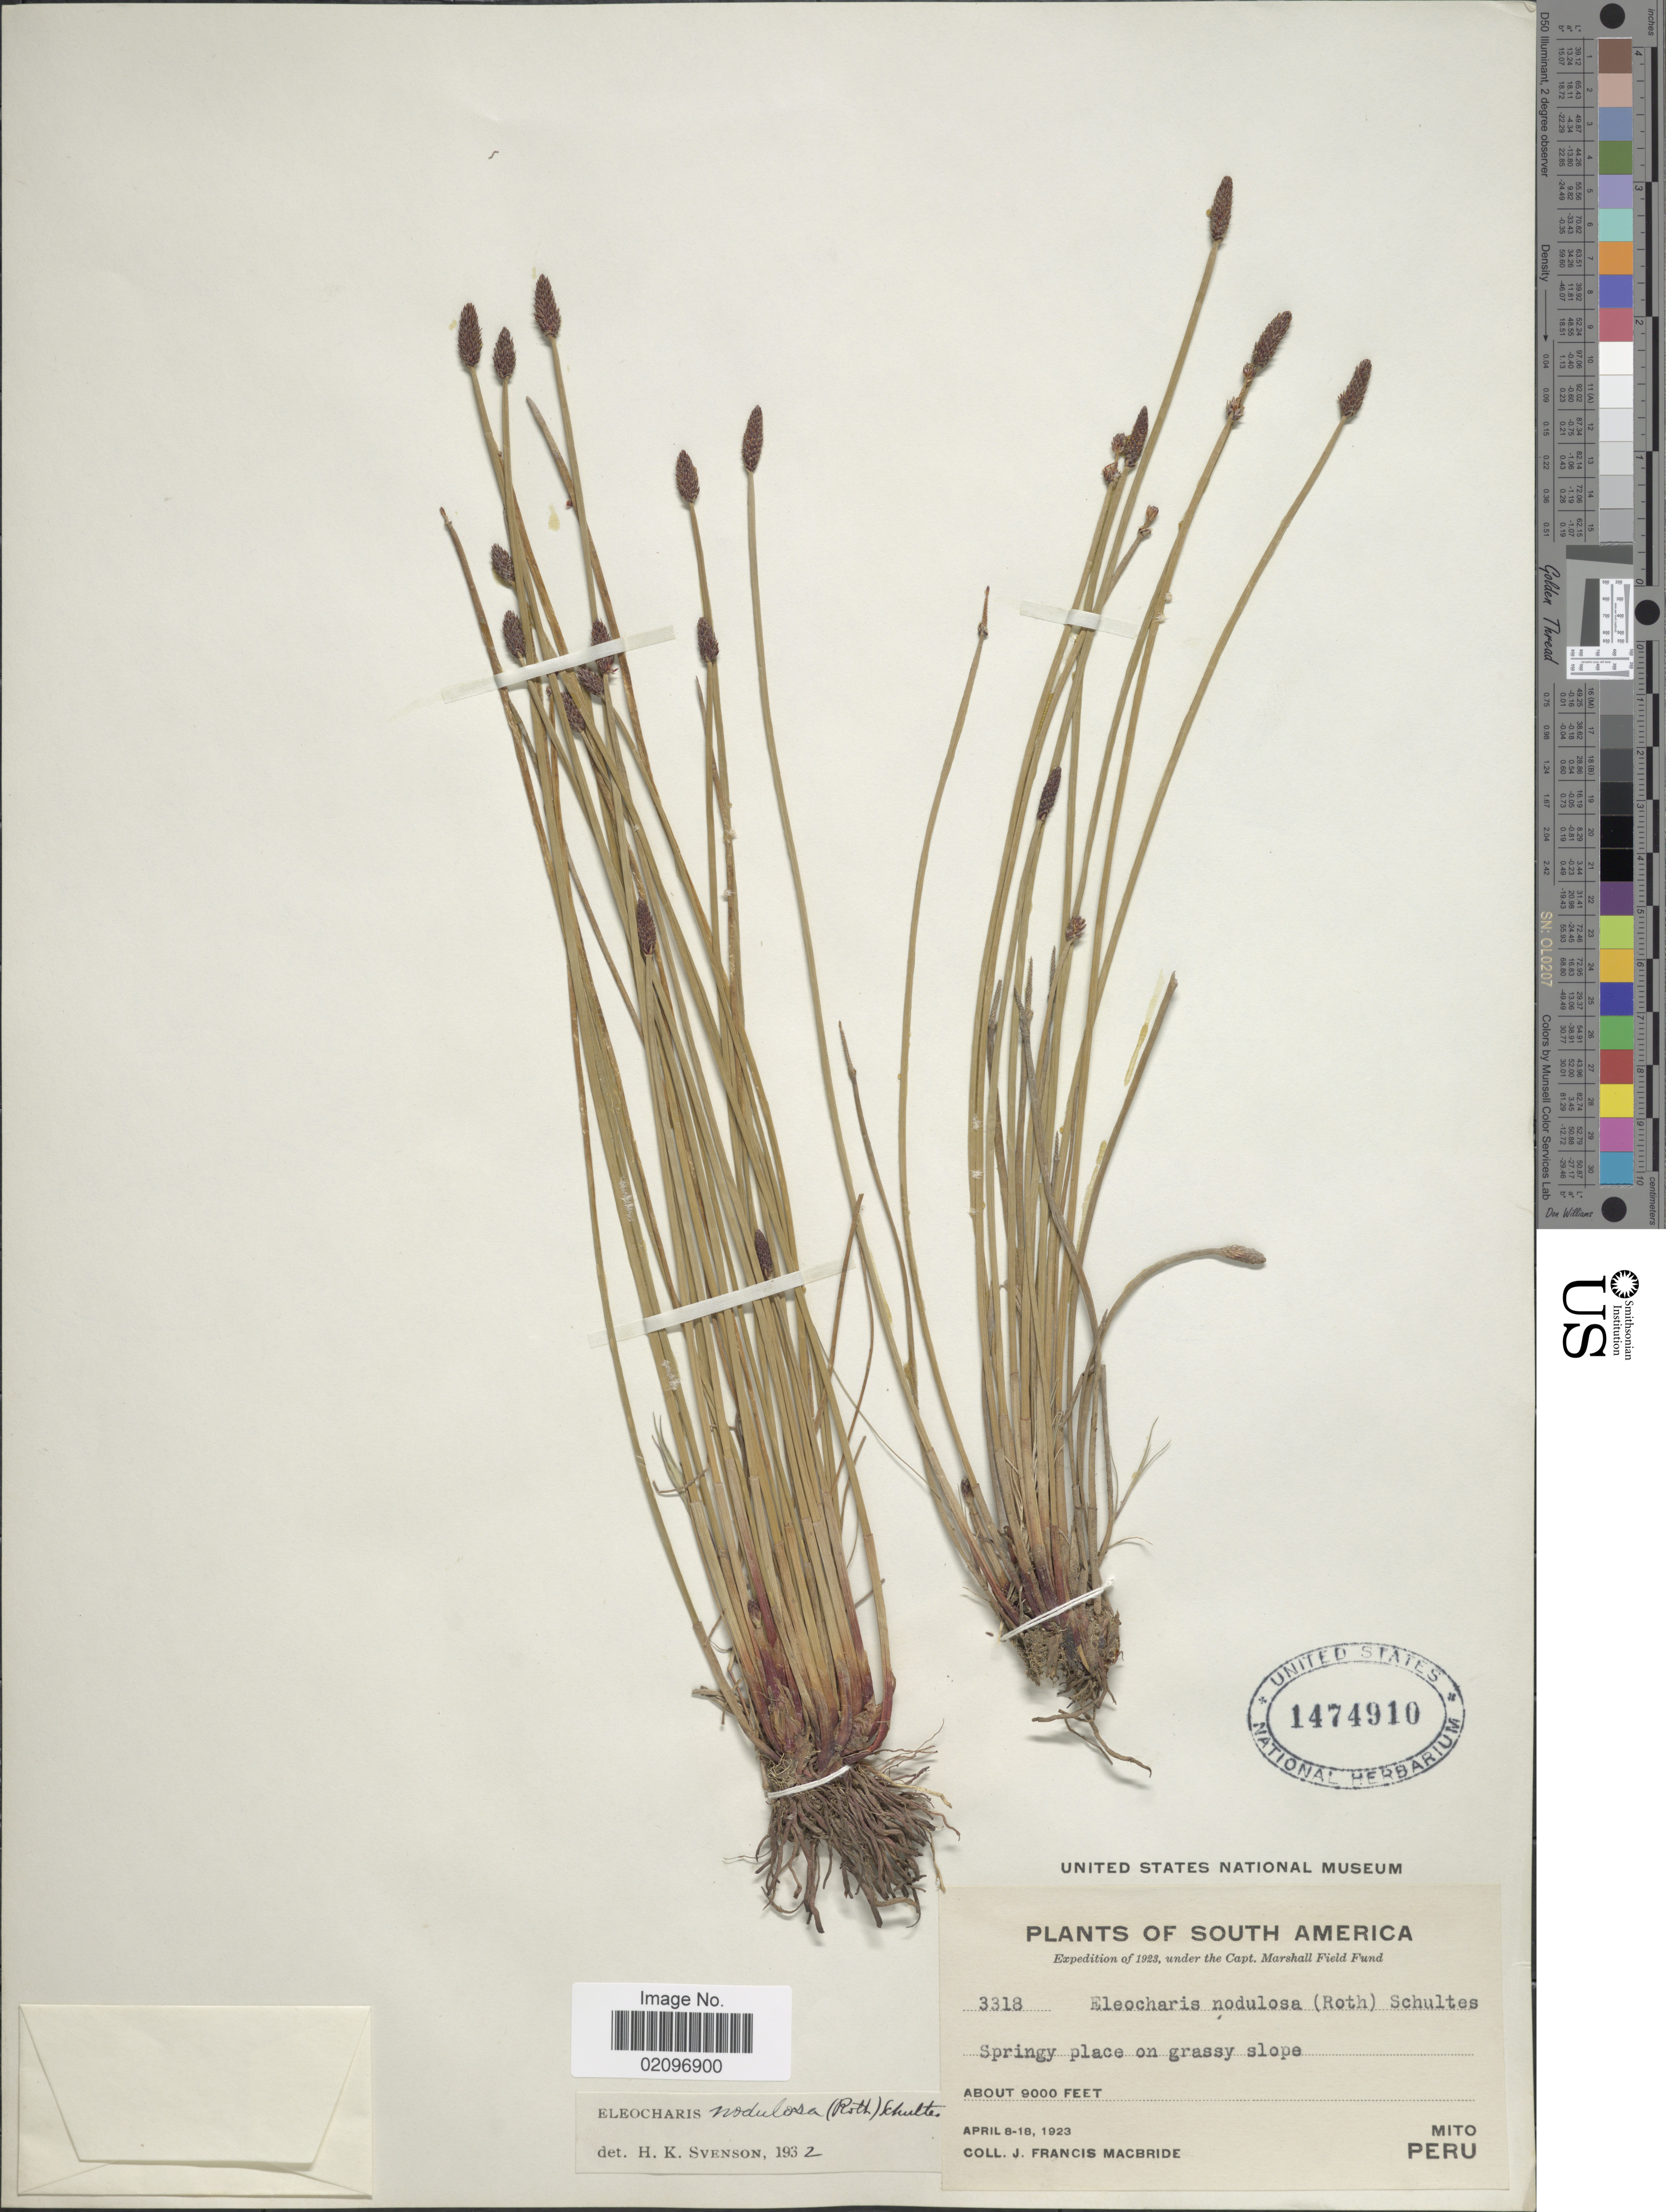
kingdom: Plantae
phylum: Tracheophyta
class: Liliopsida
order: Poales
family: Cyperaceae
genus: Eleocharis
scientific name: Eleocharis montana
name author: (Kunth) Roem. & Schult.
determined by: Strong, Mark T., (BOT), Smithsonian Institution - National Museum of Natural History (UNITED STATES)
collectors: J. F. Macbride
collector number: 3318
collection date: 1923-04-08/1923-04-18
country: Peru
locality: Springy place on grassy slope, Mito,Peru.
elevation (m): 2743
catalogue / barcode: US 1474910